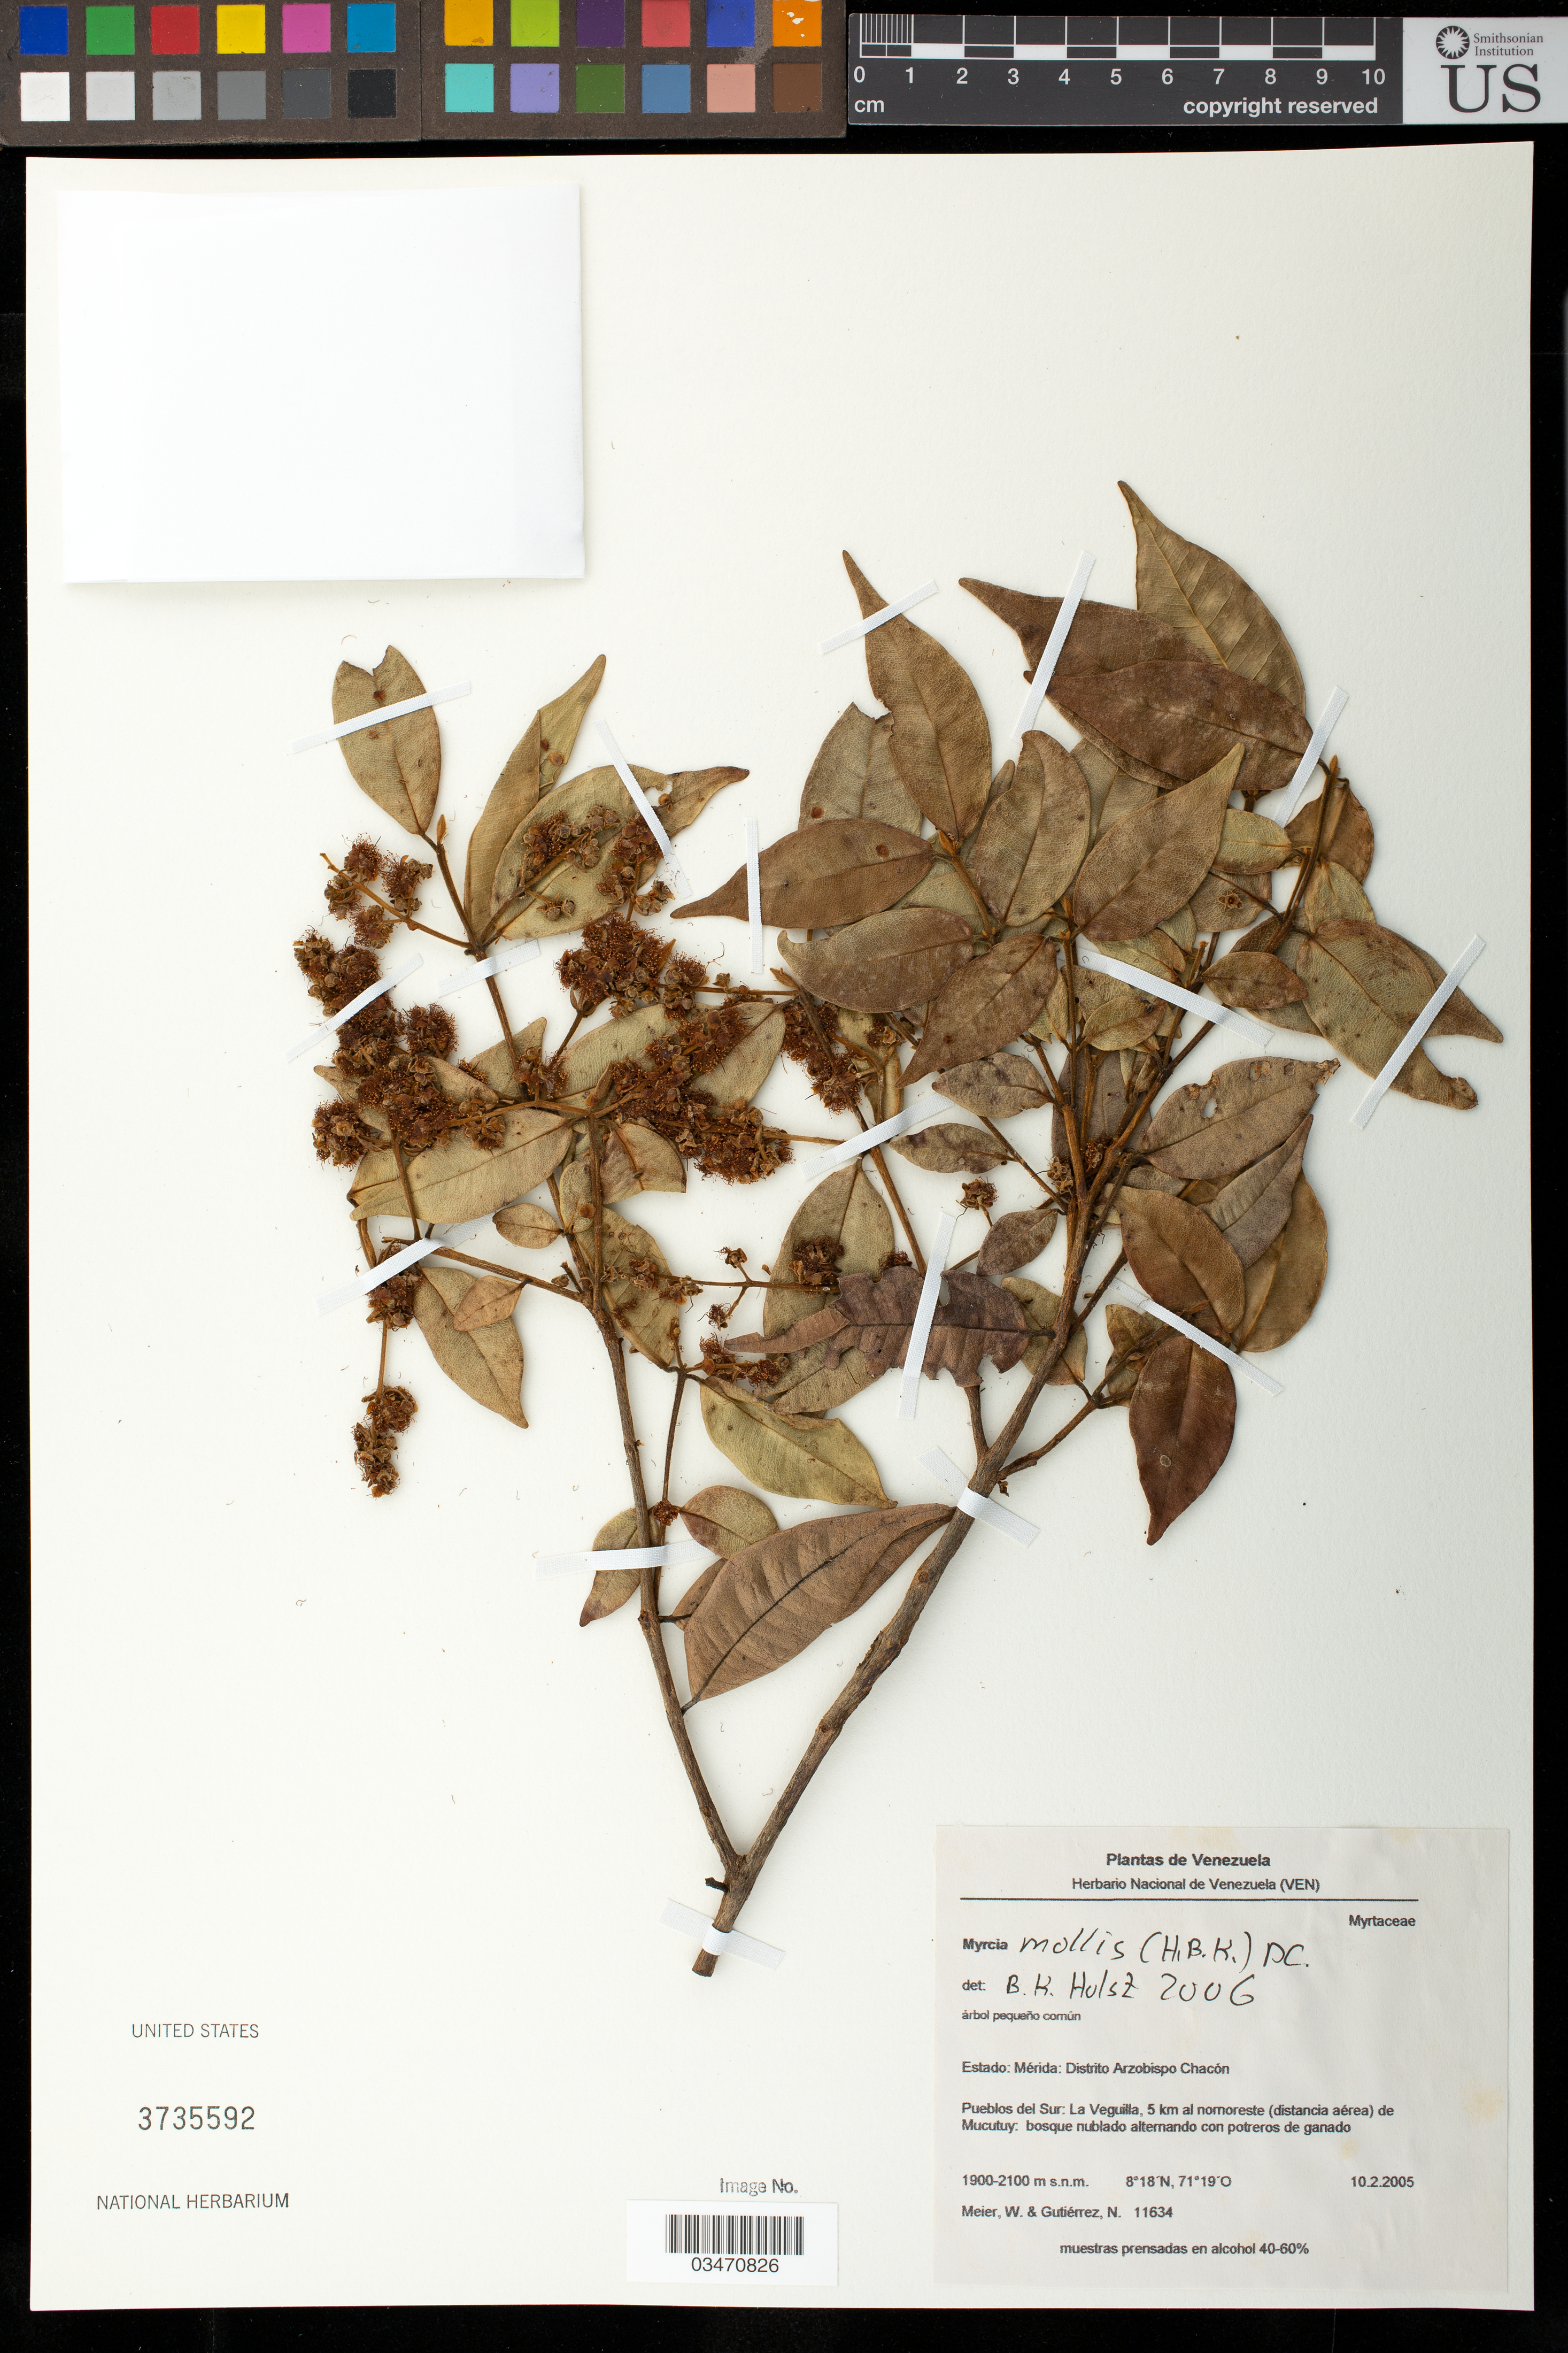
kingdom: Plantae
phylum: Tracheophyta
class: Magnoliopsida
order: Myrtales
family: Myrtaceae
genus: Myrcia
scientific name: Myrcia mollis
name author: (Kunth) DC.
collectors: W. Meier & N. Gutierrez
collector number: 11634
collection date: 2005-02-10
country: Venezuela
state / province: Mérida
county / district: Arzobispo Chacón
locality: Pueblos del Sur: La Veguilla, 5 km al noroeste (distancia aerea) de Mucutuy.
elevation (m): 1900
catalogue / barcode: US 3735592